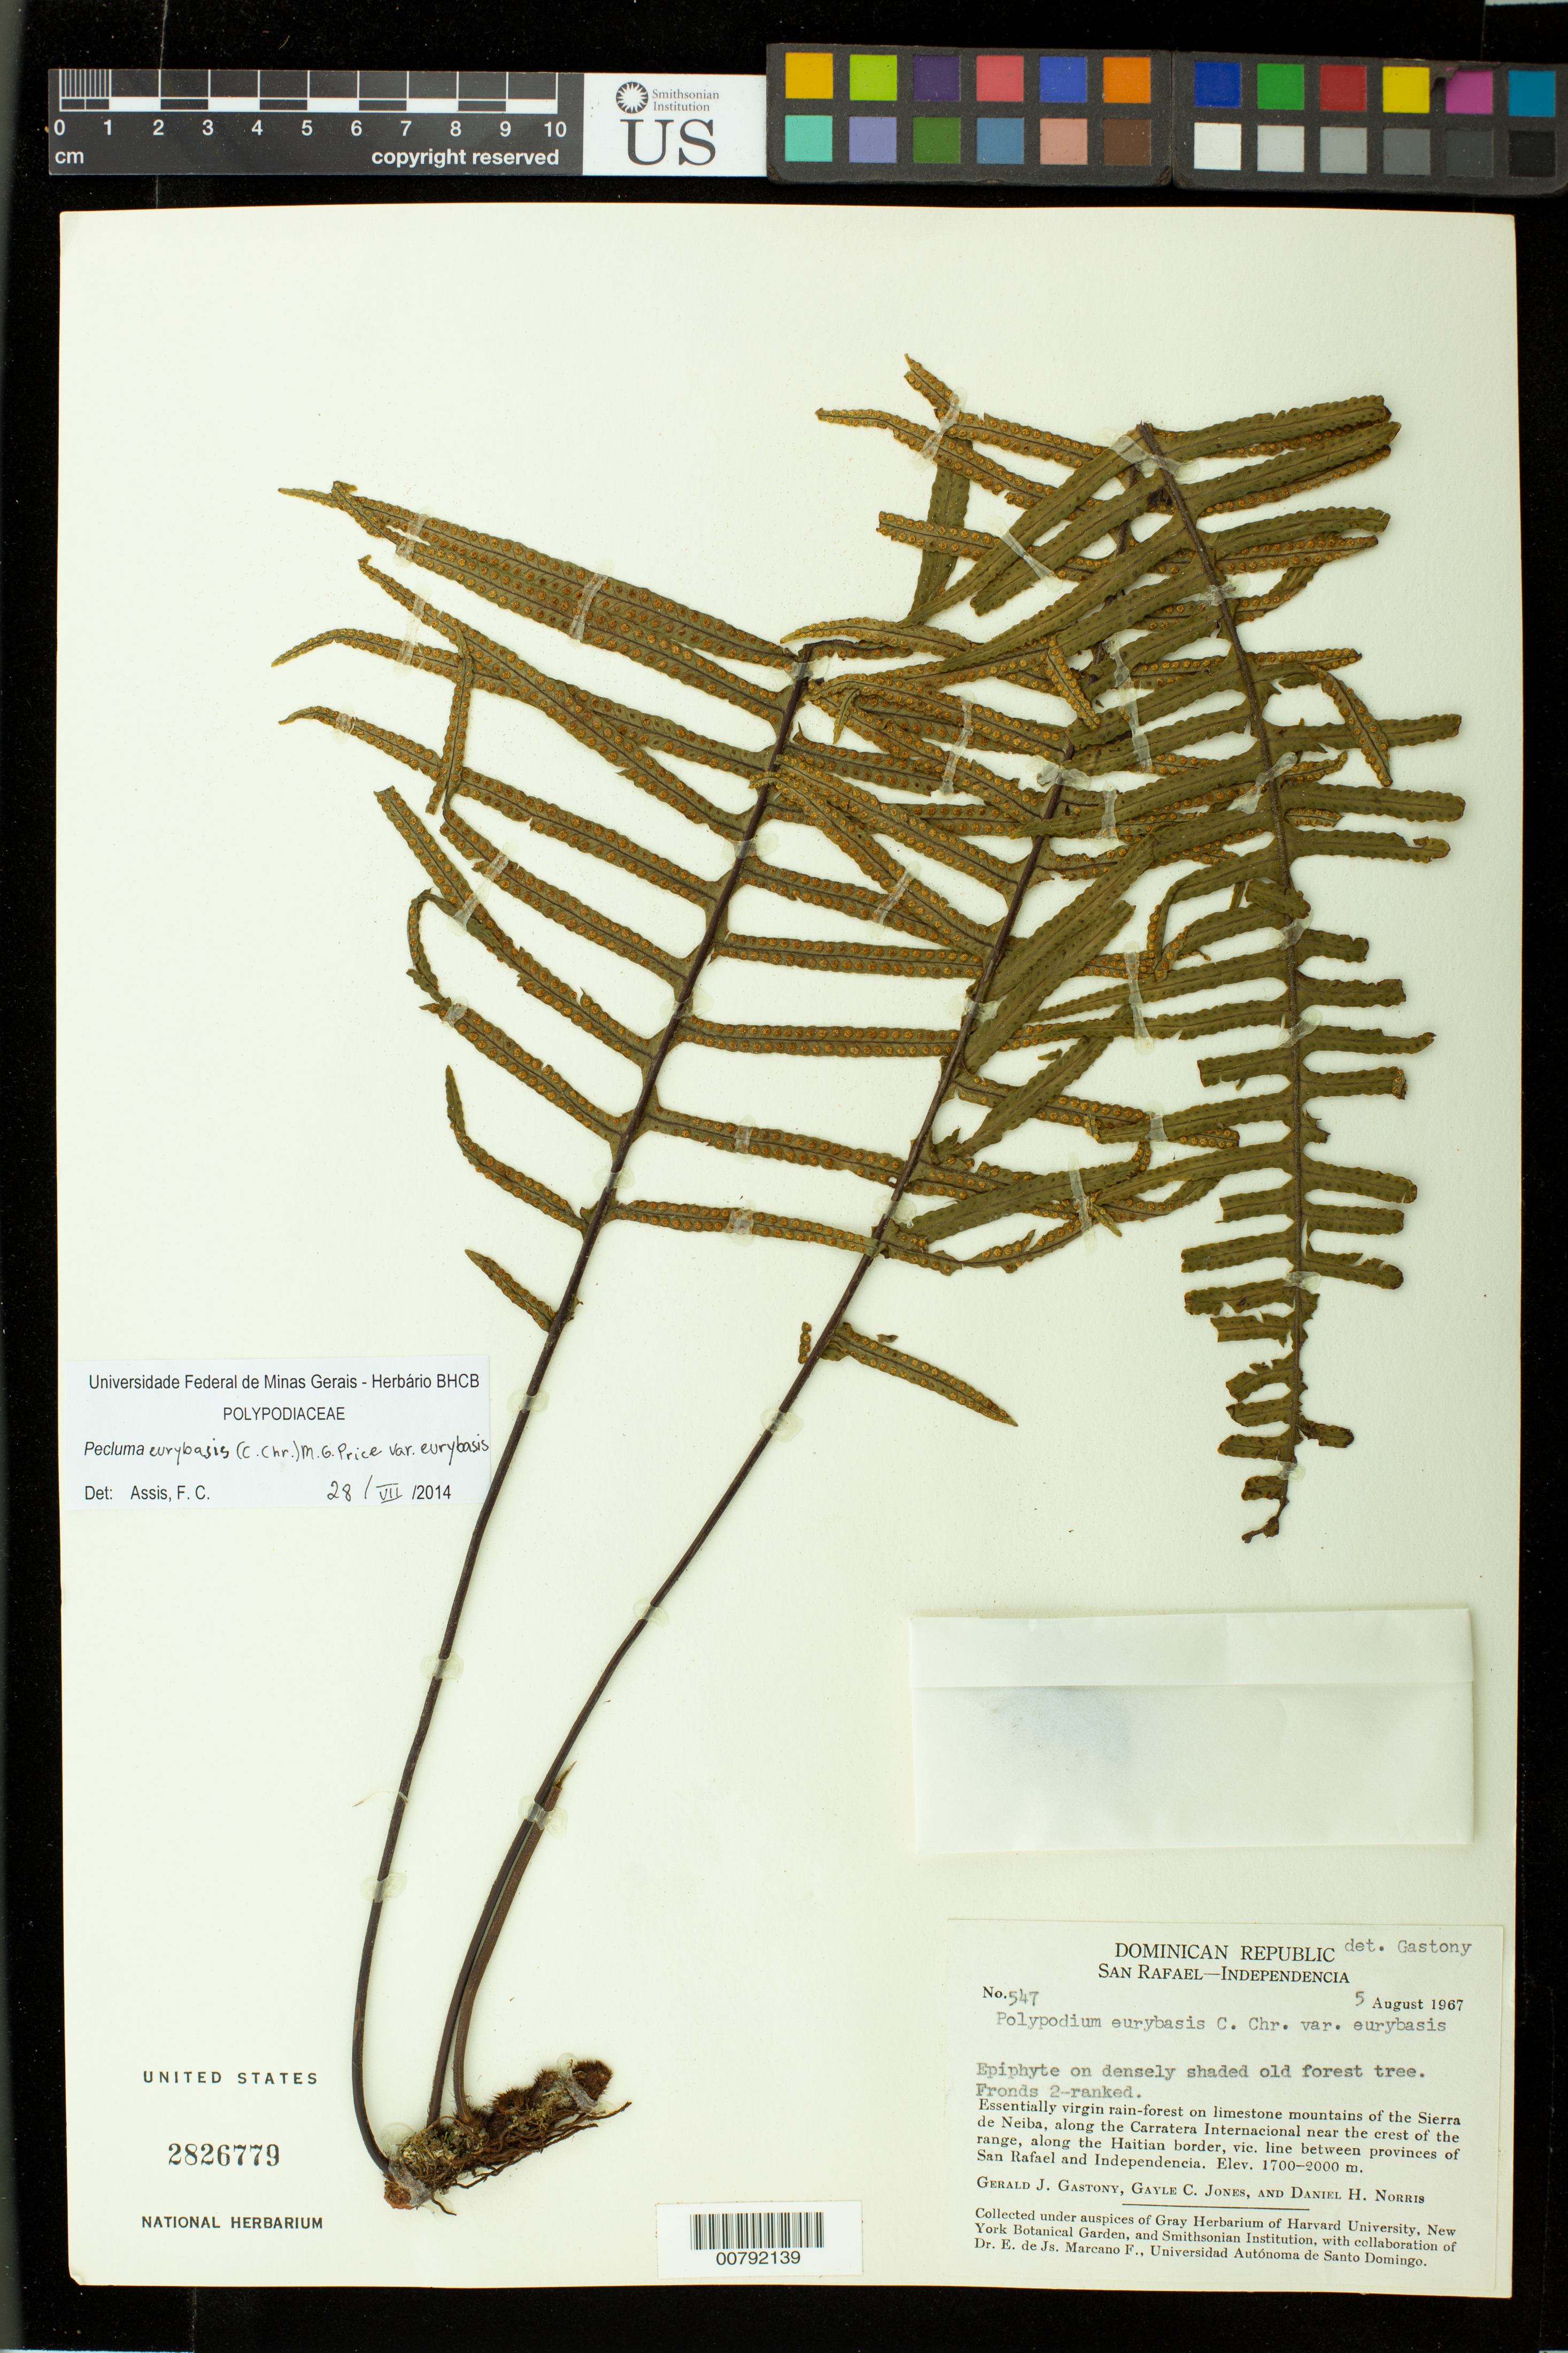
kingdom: Plantae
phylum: Tracheophyta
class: Polypodiopsida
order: Polypodiales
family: Polypodiaceae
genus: Pecluma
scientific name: Pecluma eurybasis var. eurybasis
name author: (C. Chr.) M.G. Price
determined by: Assis, F. C.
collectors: G. Gastony, G. C. Jones & D. H. Norris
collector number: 547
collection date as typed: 05 Aug 1967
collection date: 1967-08-05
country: Dominican Republic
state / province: Independencia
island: Hispaniola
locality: Sierra de Neiba, Carratera International, crest of range between provinces of San Rafael and Independencia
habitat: Virgin rainforest on limestone mountains, on densely shaded old forest tree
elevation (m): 1700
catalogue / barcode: US 2826779